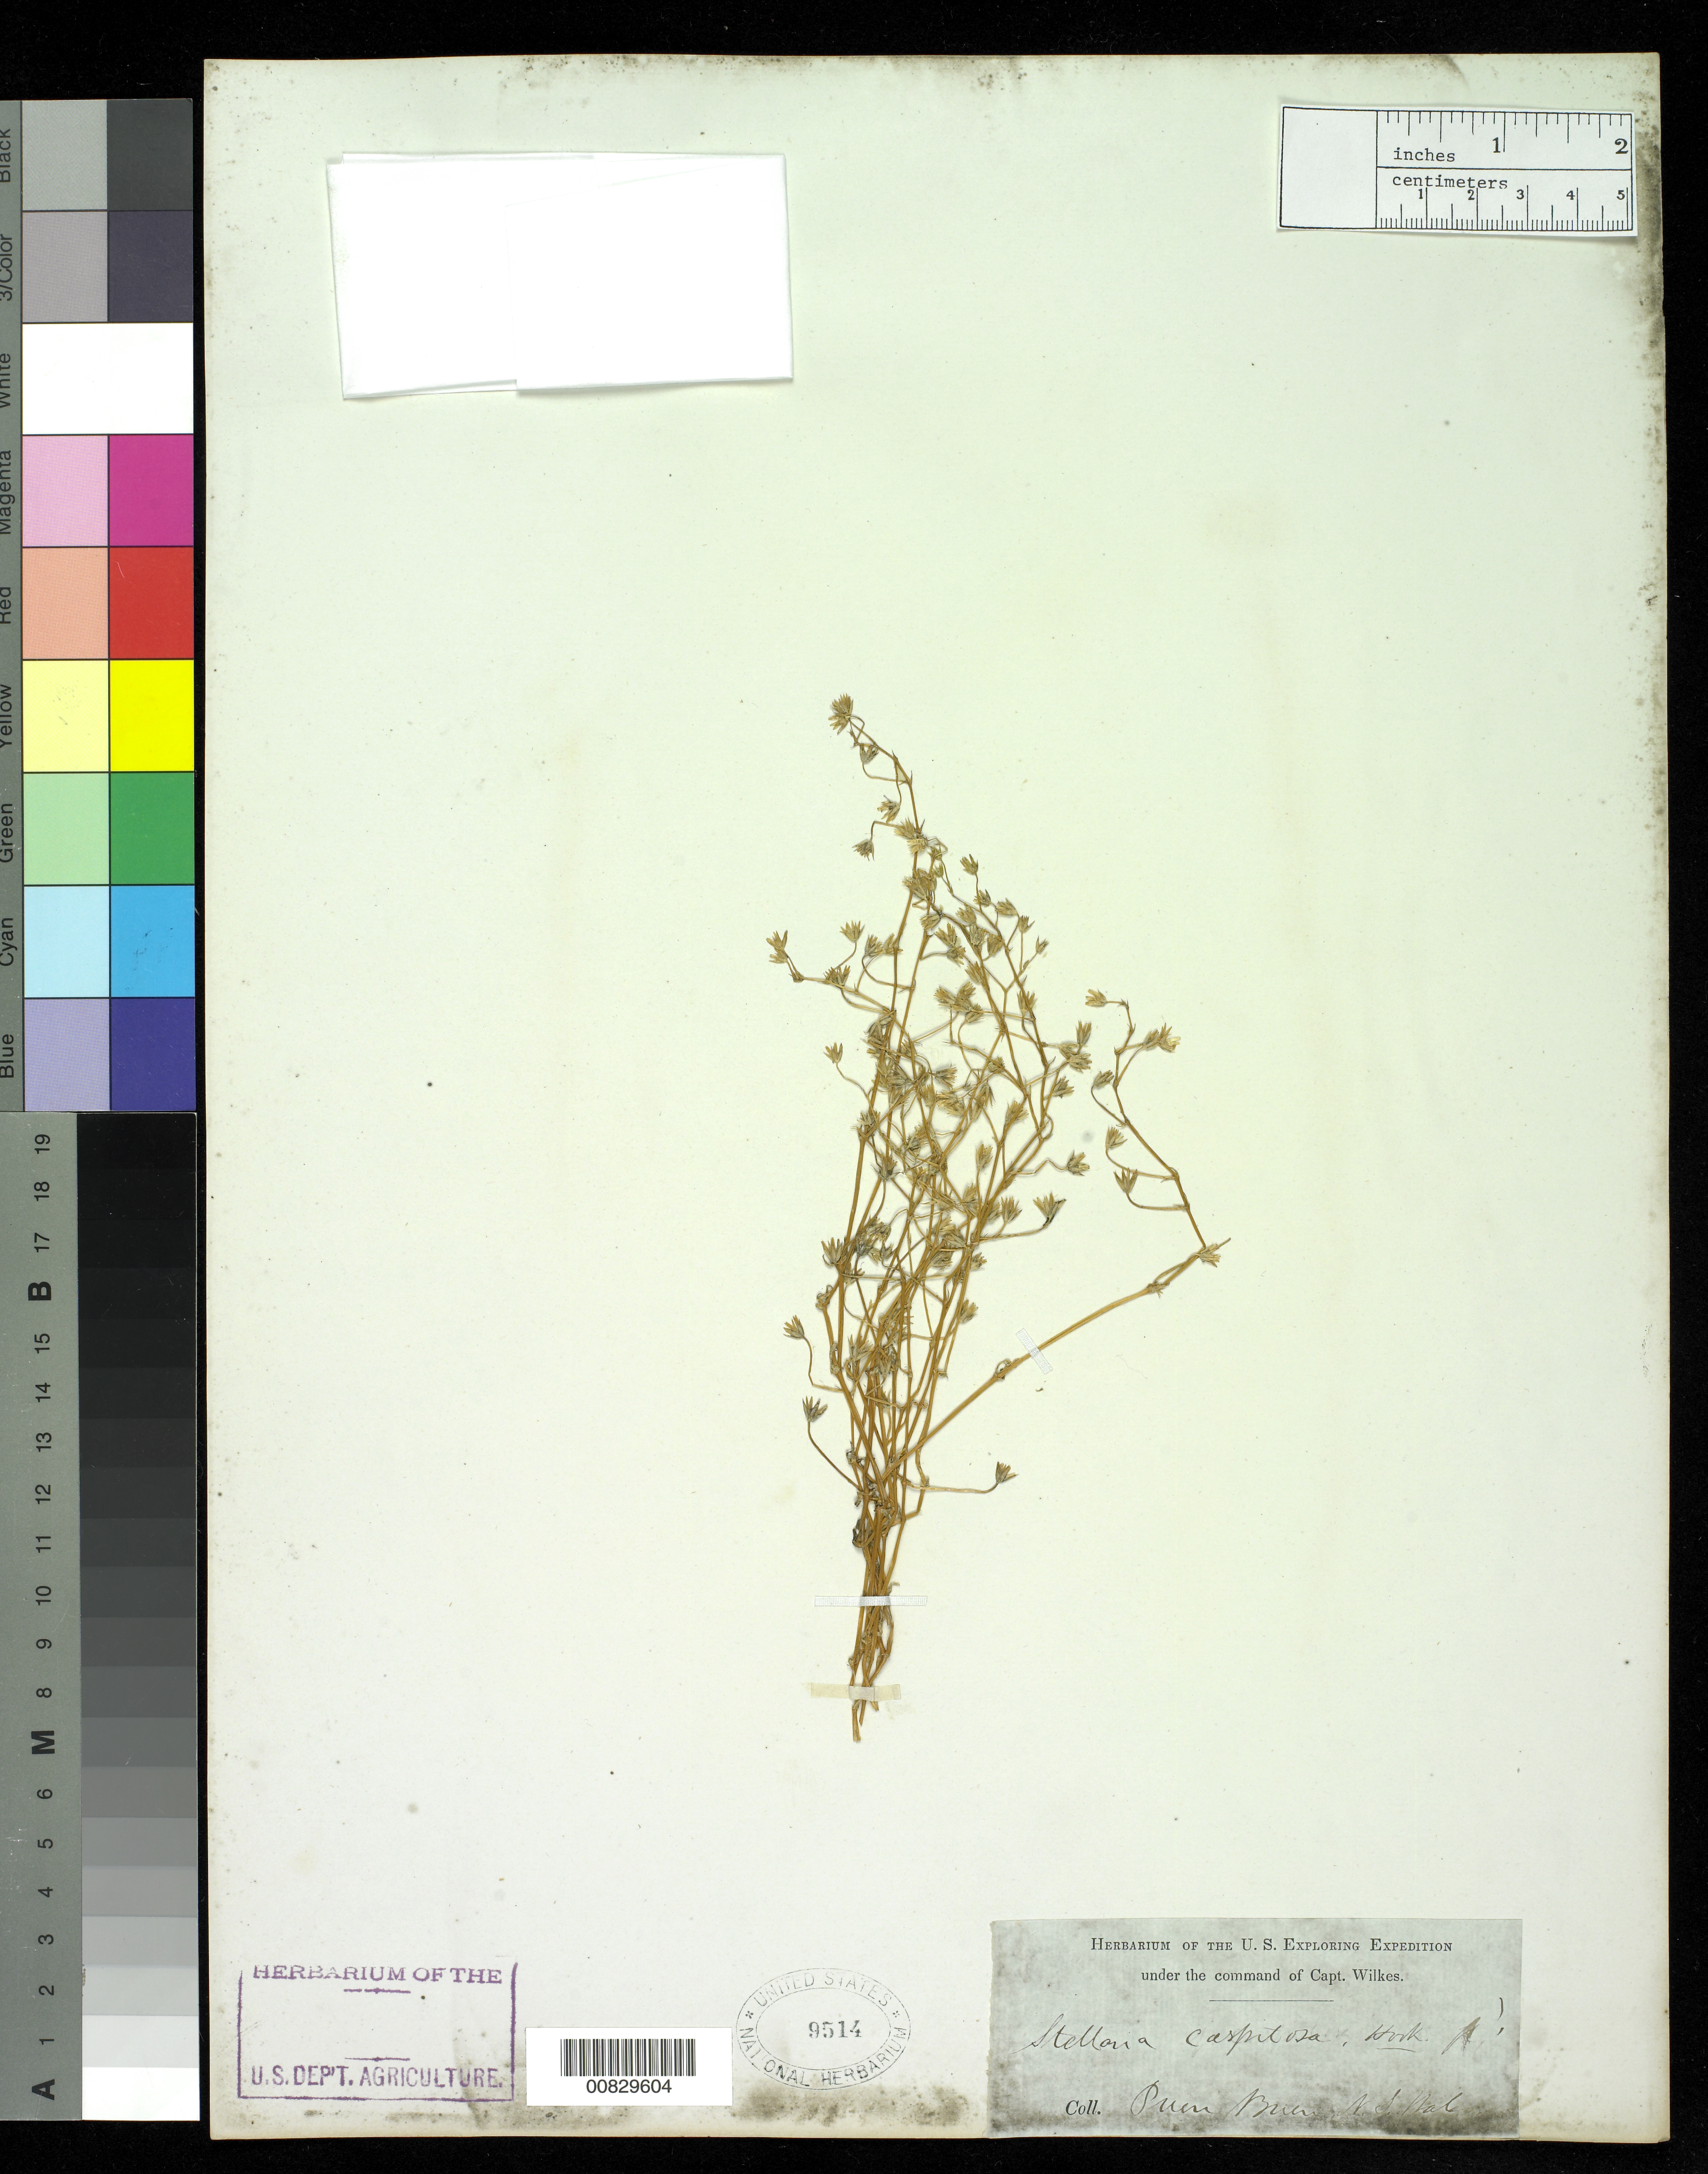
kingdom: Plantae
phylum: Tracheophyta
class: Magnoliopsida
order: Caryophyllales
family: Caryophyllaceae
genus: Stellaria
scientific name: Stellaria caespitosa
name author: Hook. f.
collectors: Wilkes Explor. Exped.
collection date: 1838/1842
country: Australia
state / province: New South Wales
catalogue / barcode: US 9514